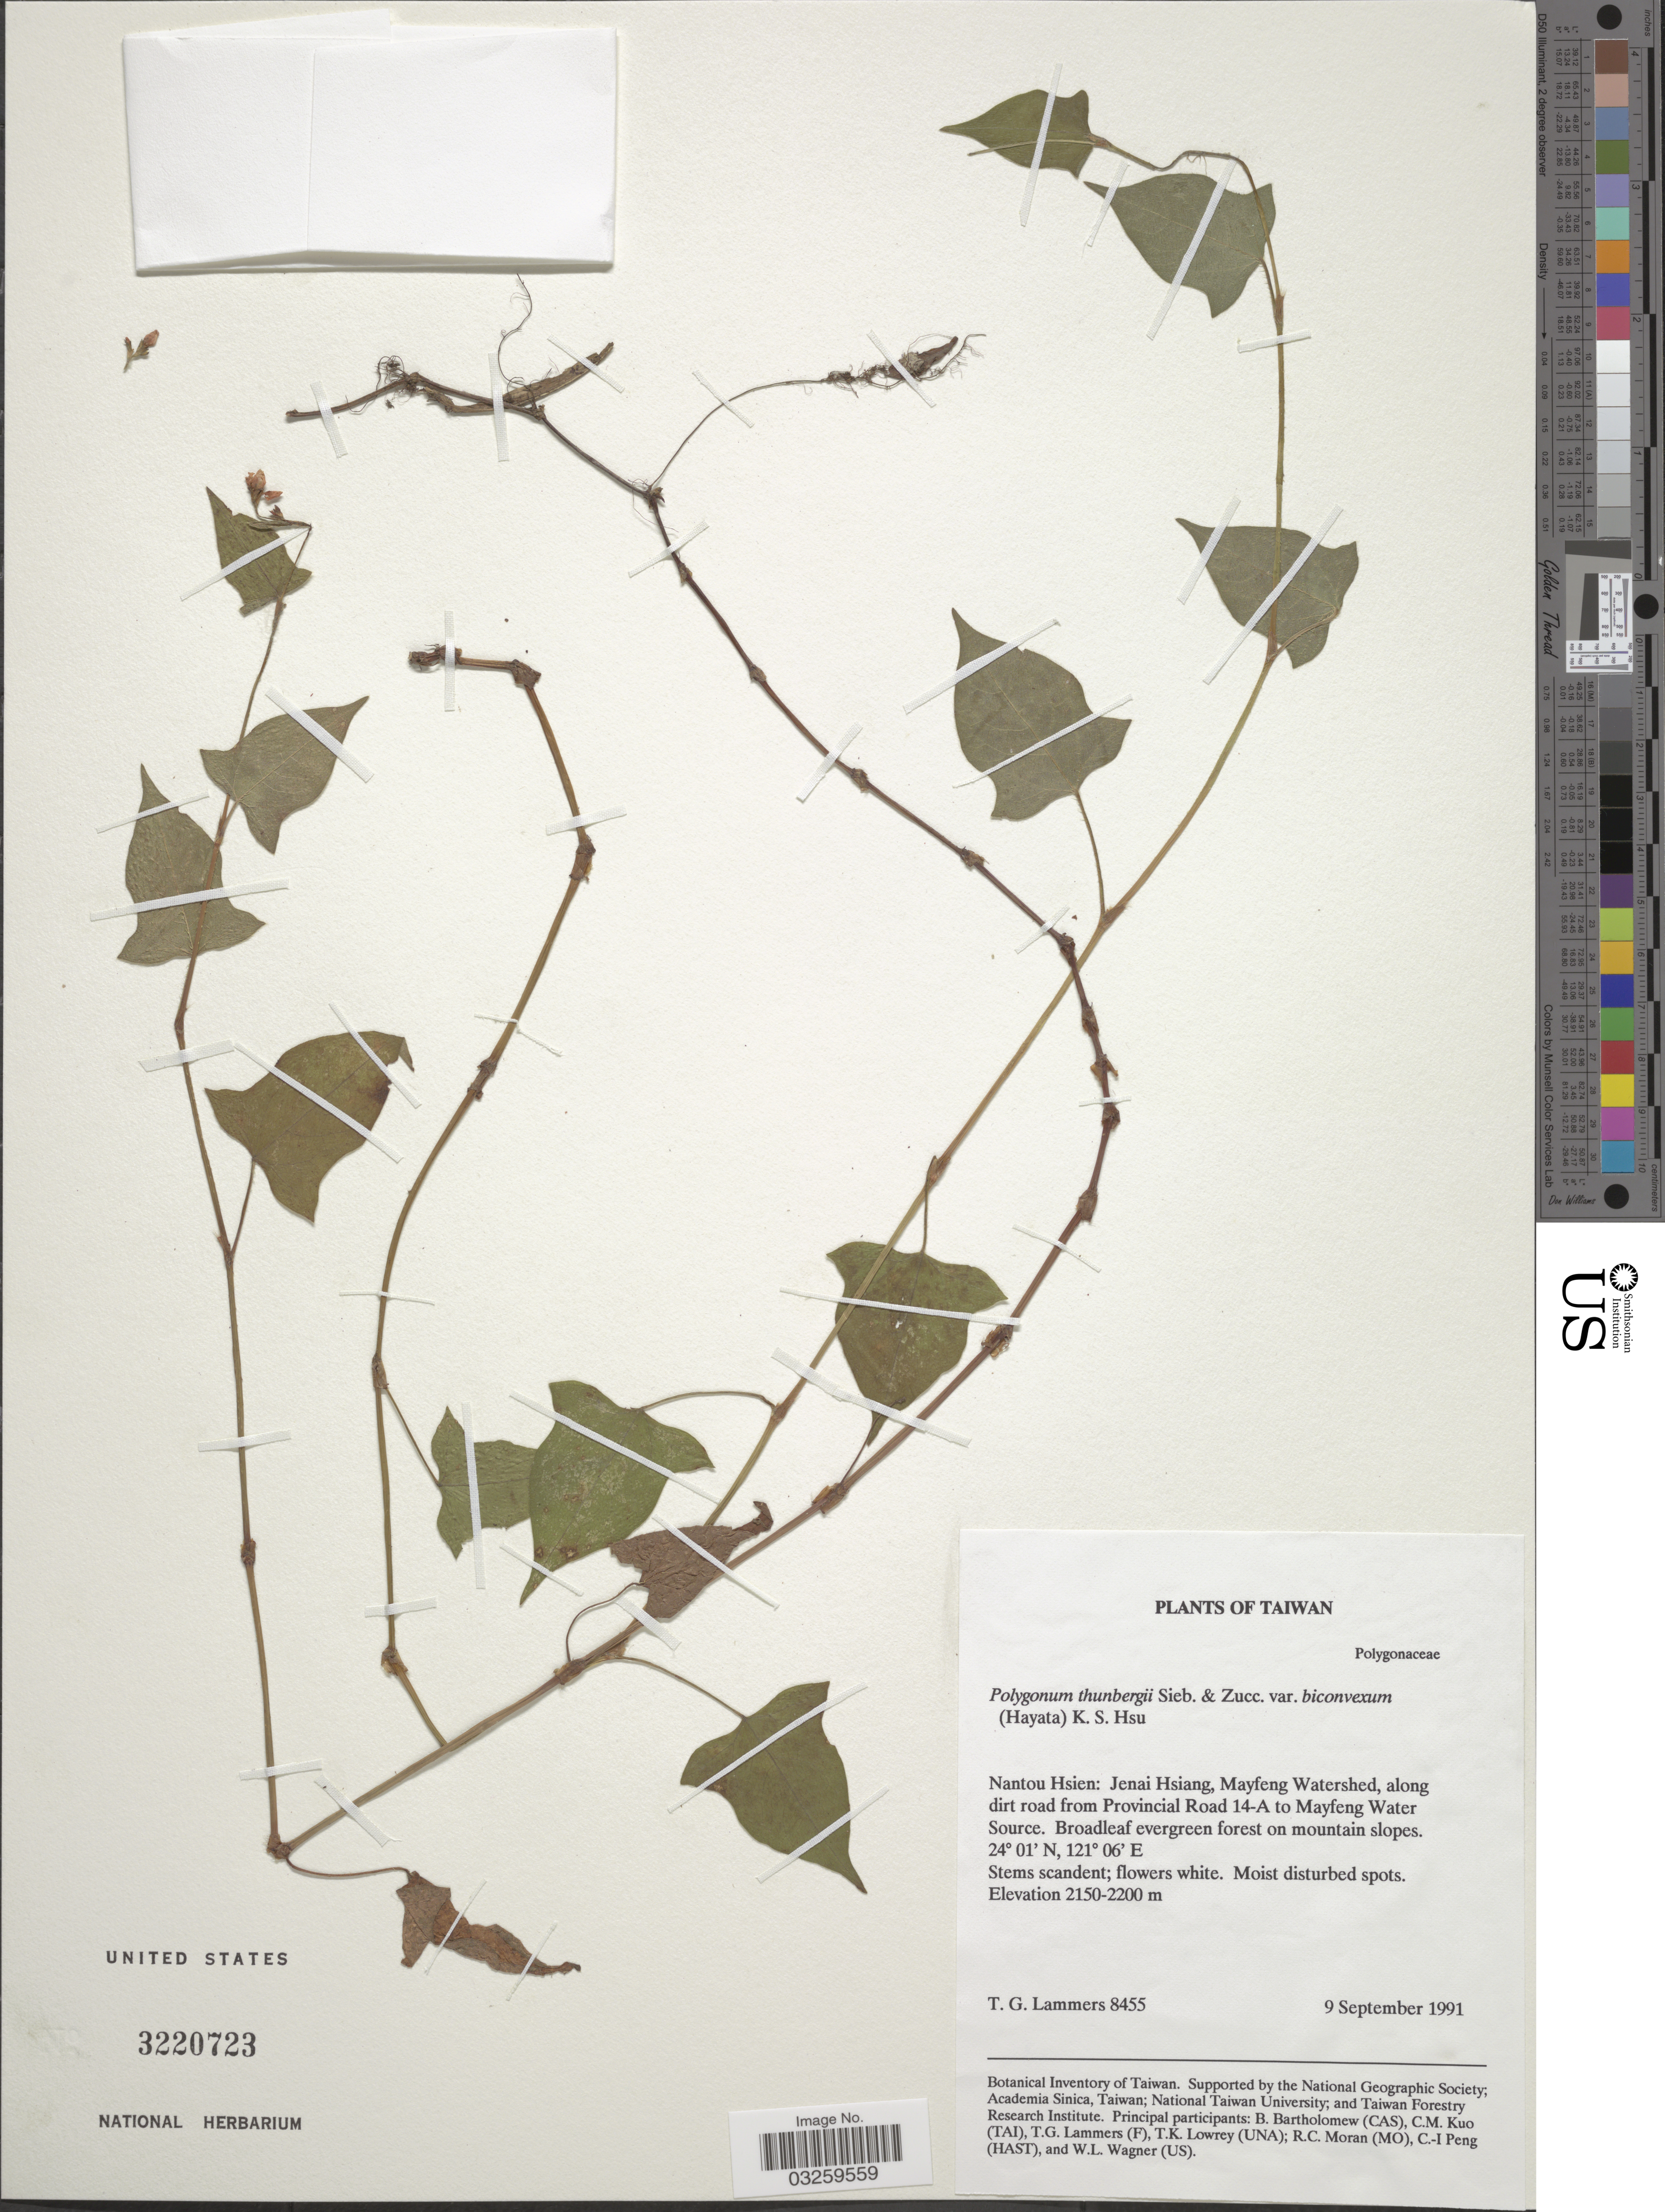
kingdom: Plantae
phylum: Tracheophyta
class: Magnoliopsida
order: Caryophyllales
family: Polygonaceae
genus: Polygonum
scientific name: Polygonum thunbergii f. biconvexum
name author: (Hayata) T.S. Liu et al.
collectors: T. Lammers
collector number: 8455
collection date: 1991-09-09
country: Taiwan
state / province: Nantou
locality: Nantou Hsien: Jenai Hsiang, Mayfeng Watershed, along dirt road from Provincial Road 14-A to Mayfeng Water Source.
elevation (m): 2150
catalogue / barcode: US 3220723